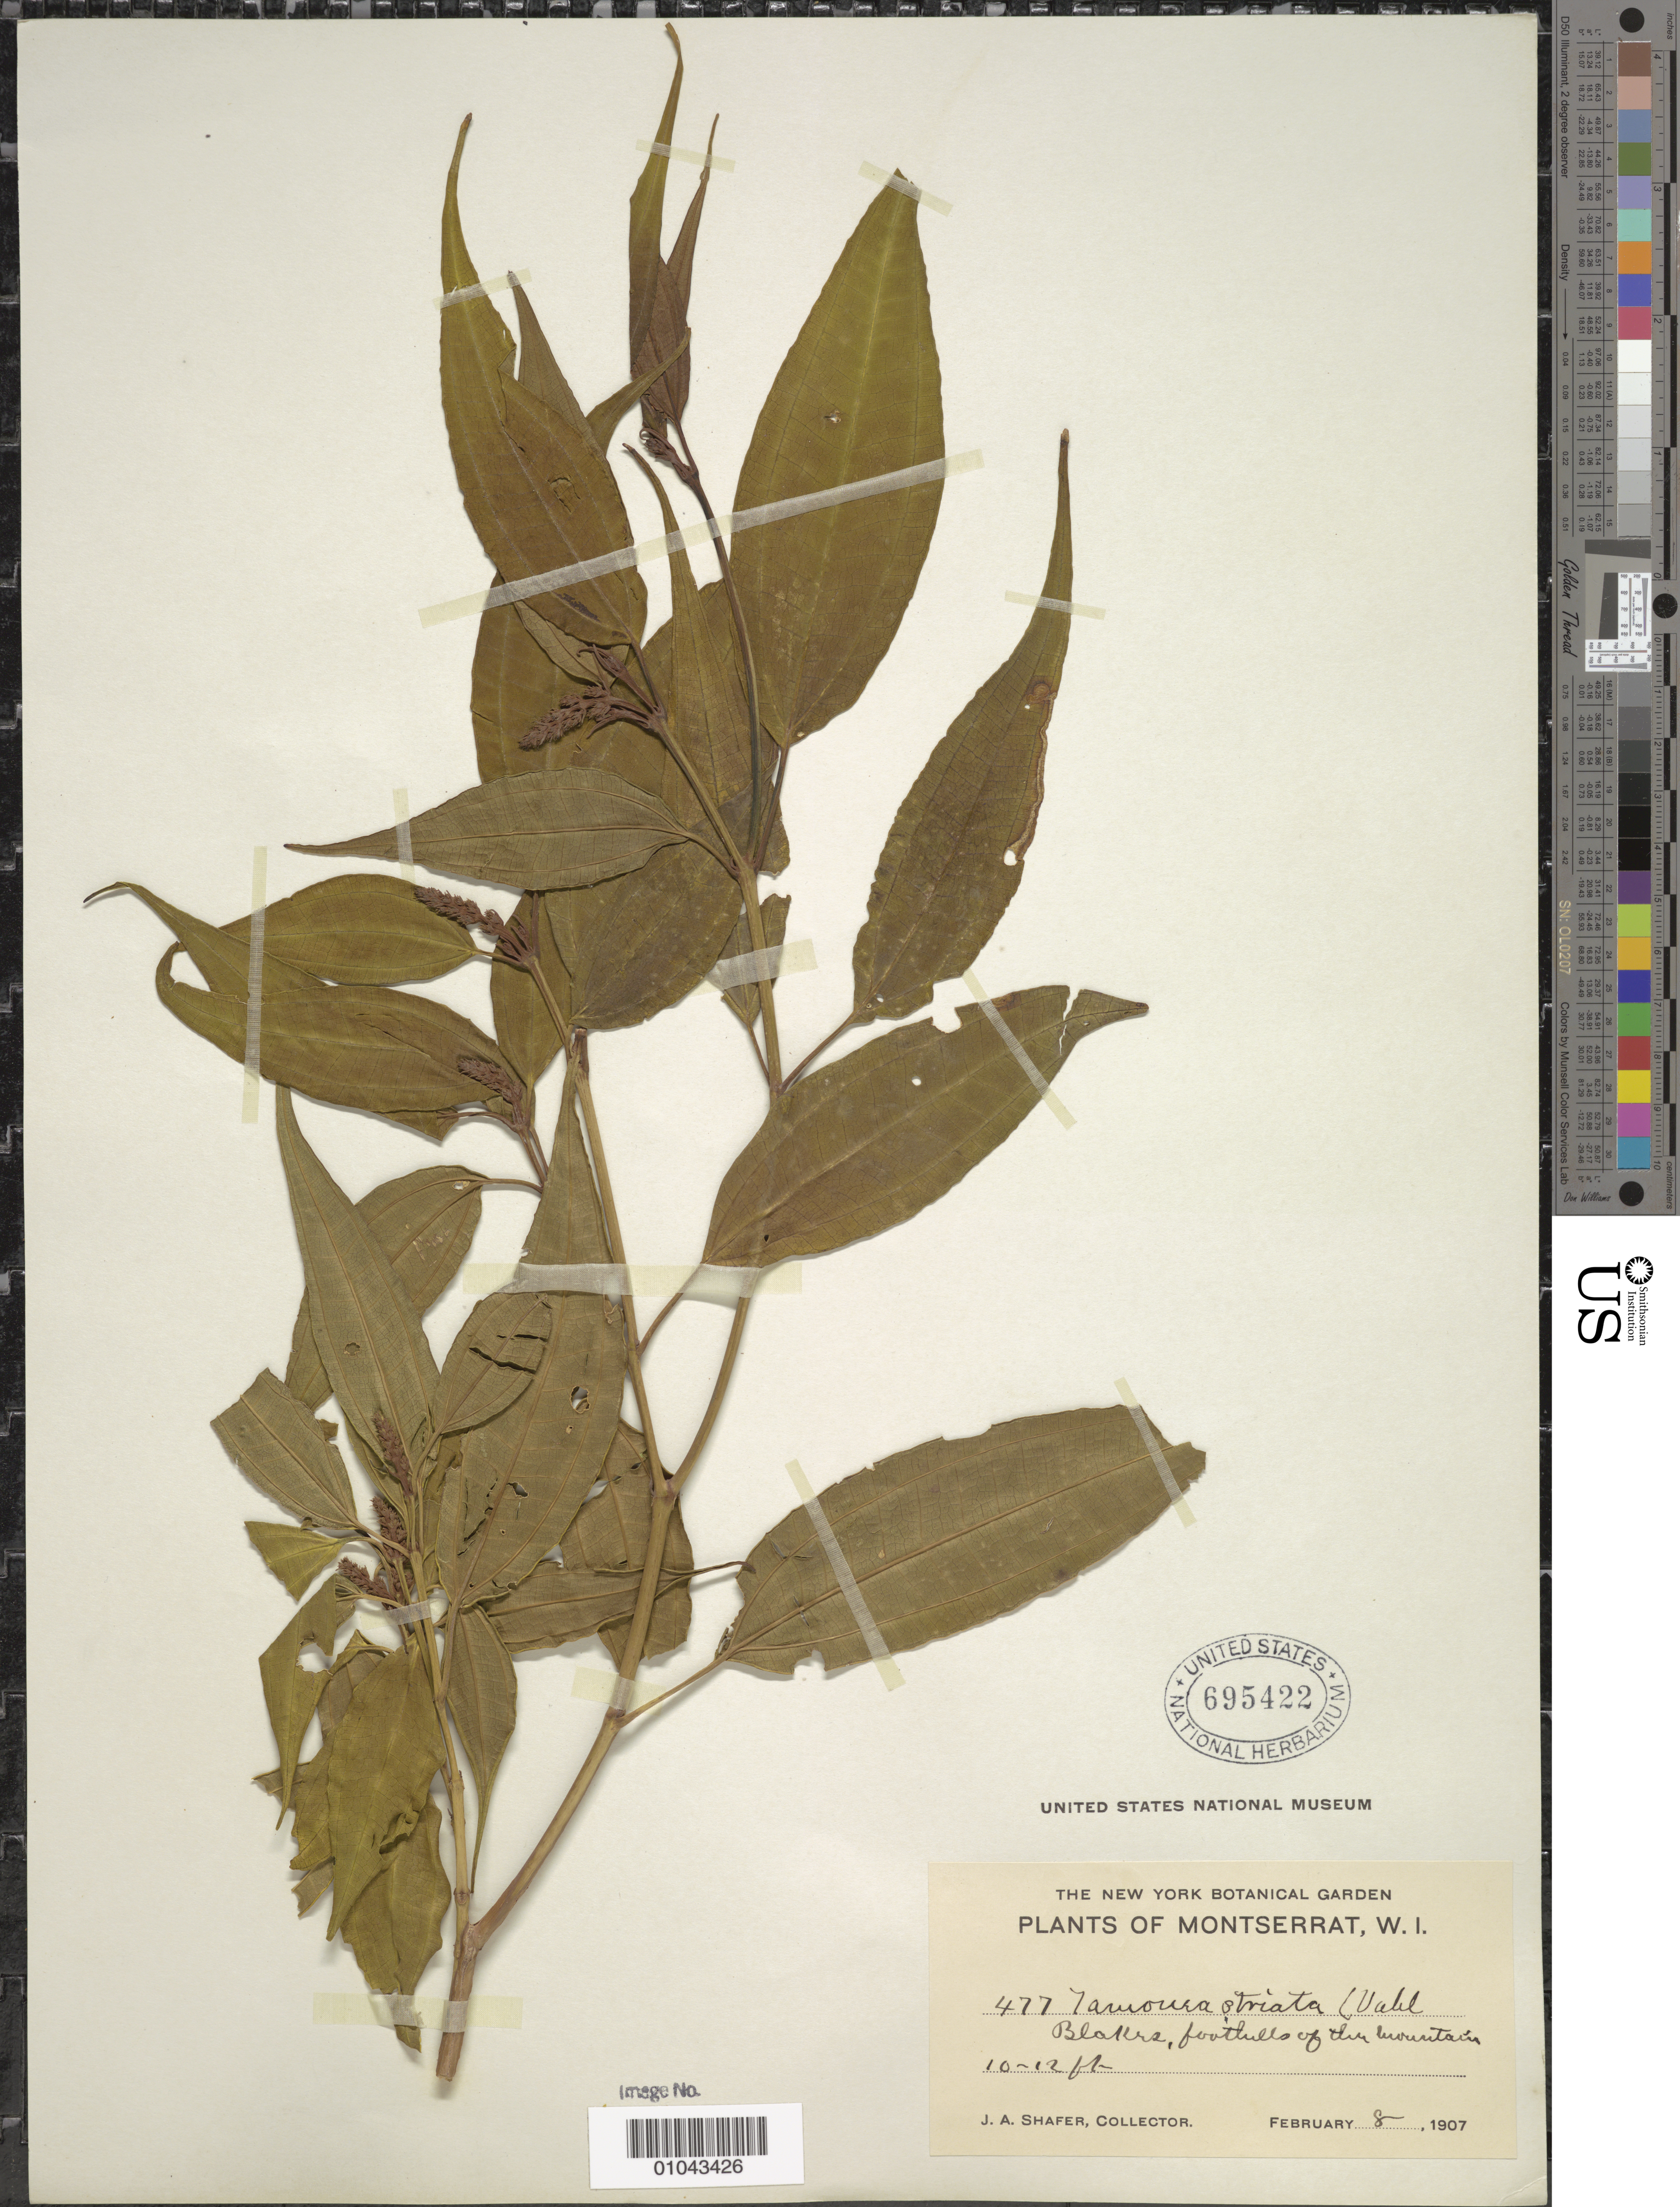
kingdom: Plantae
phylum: Tracheophyta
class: Magnoliopsida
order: Myrtales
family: Melastomataceae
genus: Miconia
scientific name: Miconia striata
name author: (Vahl) Cogn.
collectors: J. A. Shafer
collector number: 477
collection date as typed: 08 Feb 1907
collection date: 1907-02-08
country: Montserrat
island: Montserrat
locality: Blakers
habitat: Foothills of the mountain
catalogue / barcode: US 695422